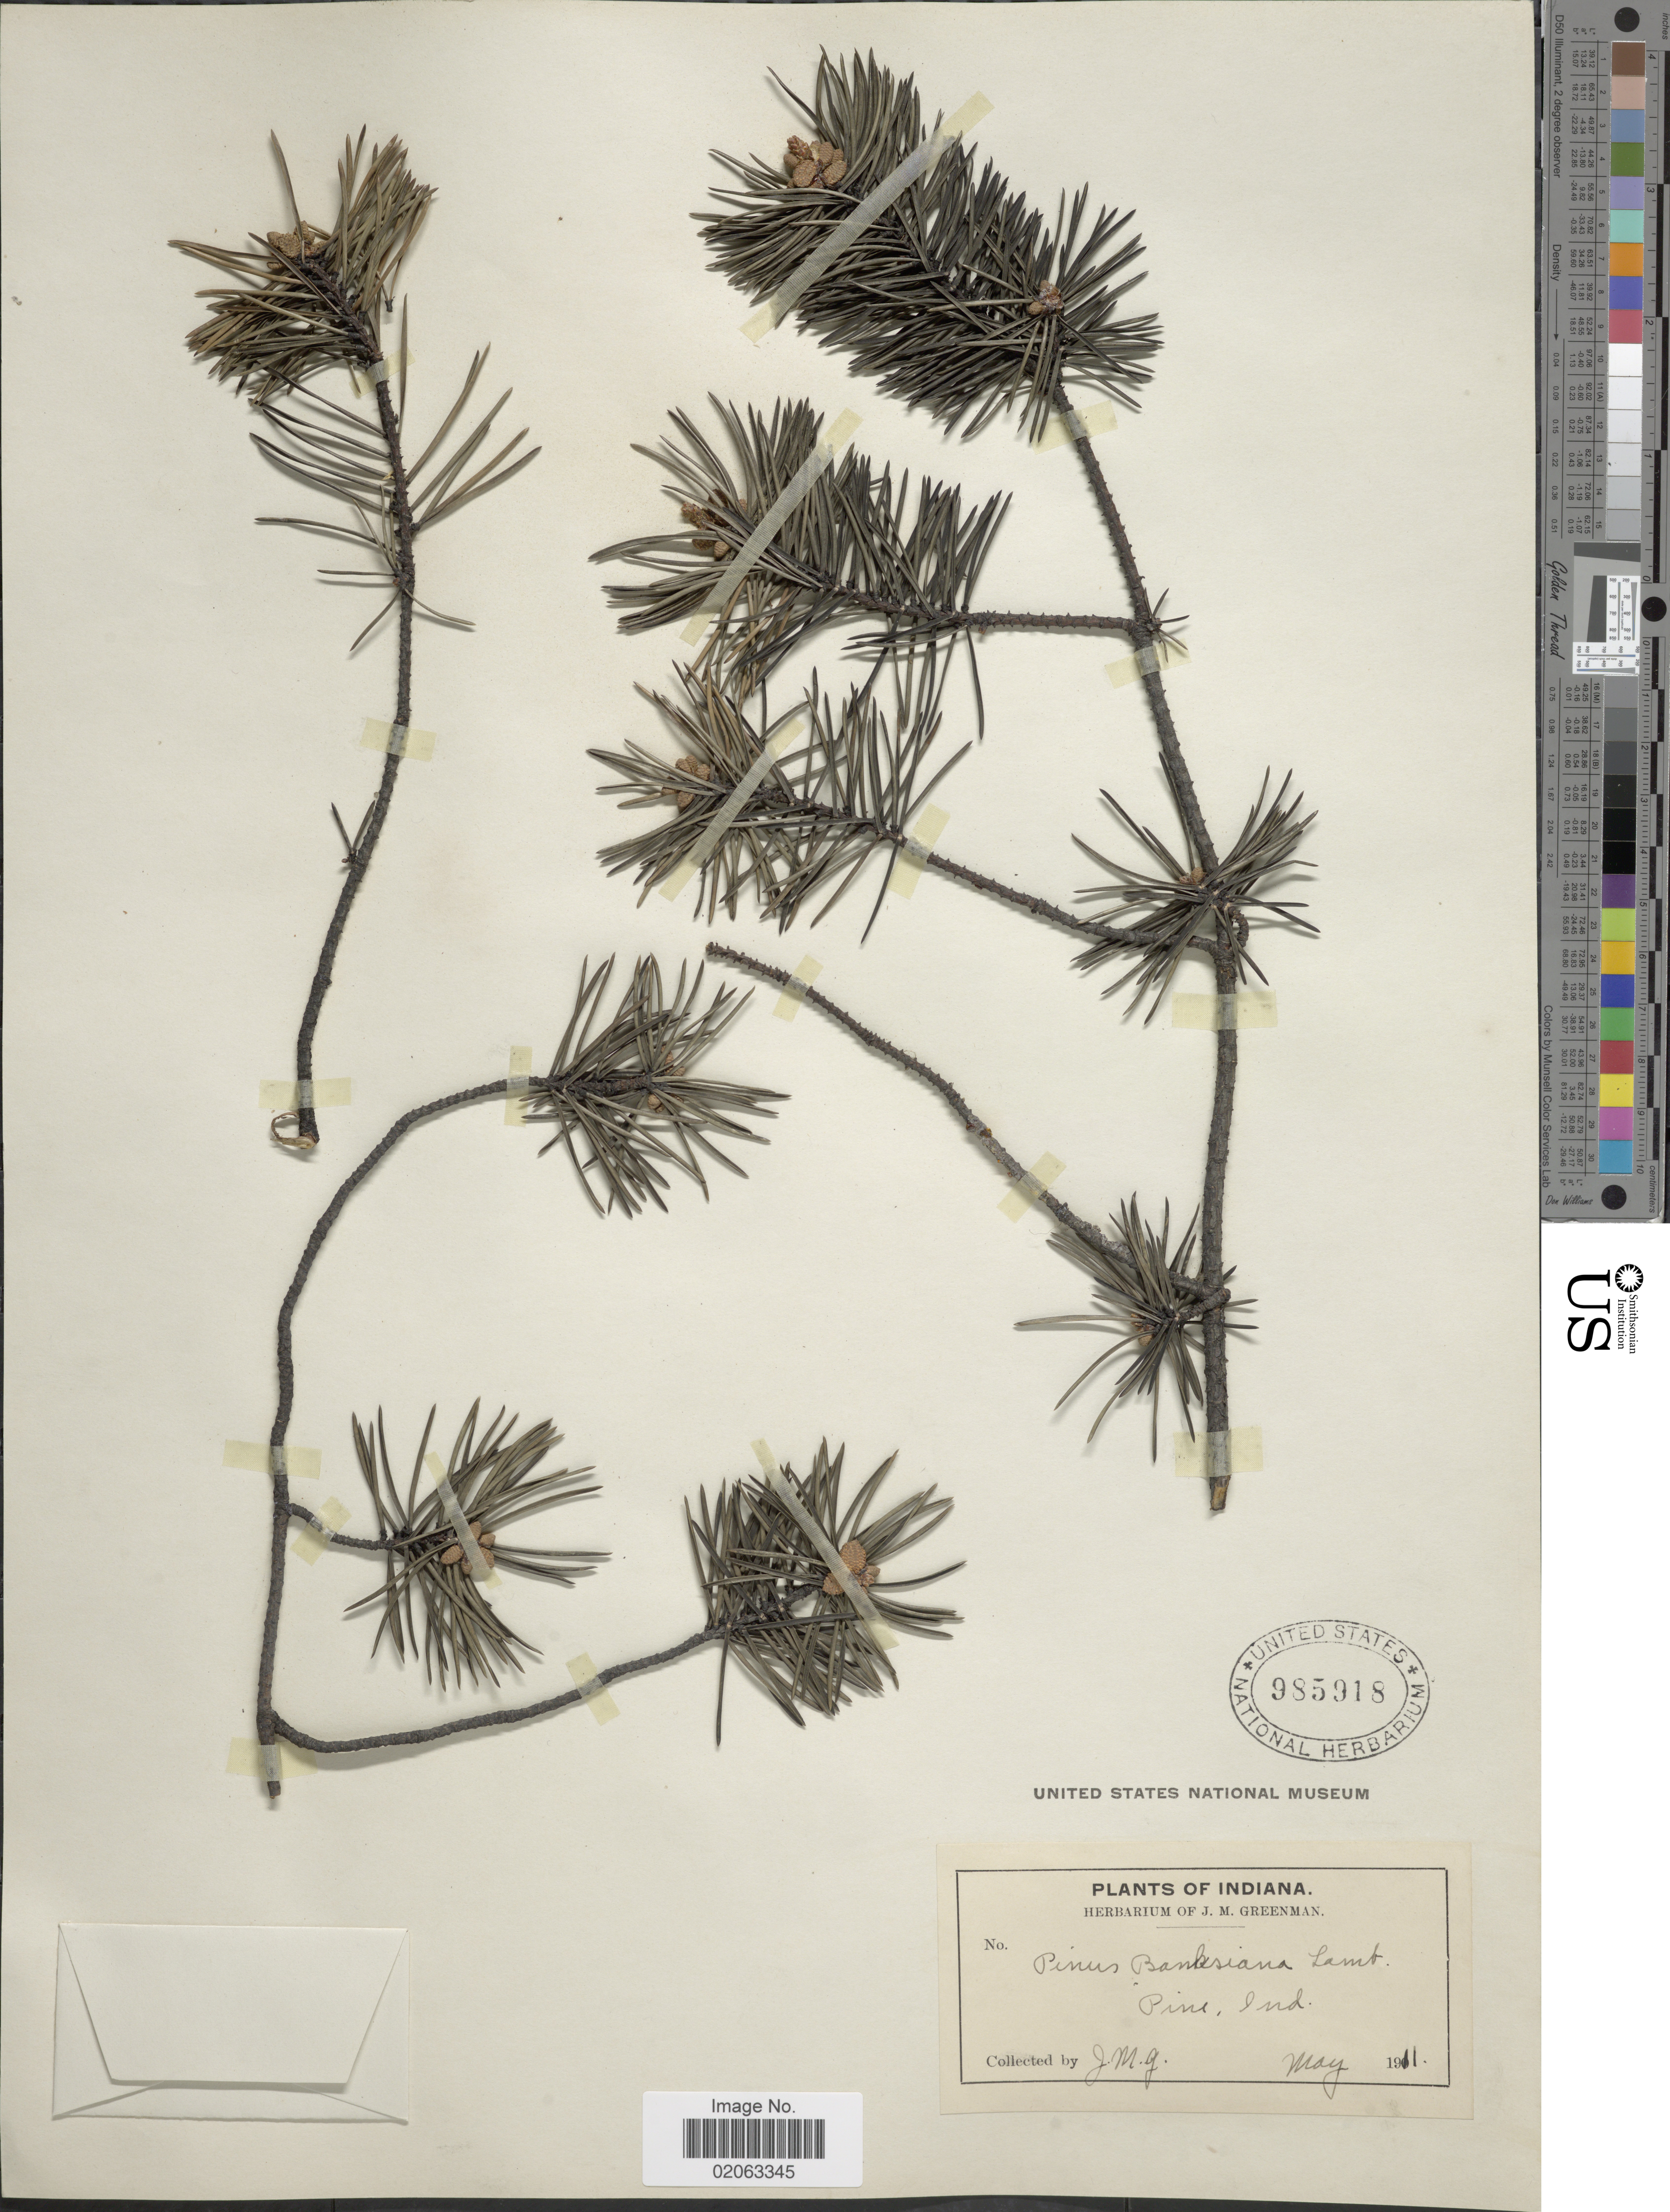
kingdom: Plantae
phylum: Tracheophyta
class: Pinopsida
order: Pinales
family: Pinaceae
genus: Pinus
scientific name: Pinus banksiana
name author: Lamb.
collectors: J. M. Greenman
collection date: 1911-05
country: United States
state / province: Indiana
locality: Pine, Ind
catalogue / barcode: US 985918